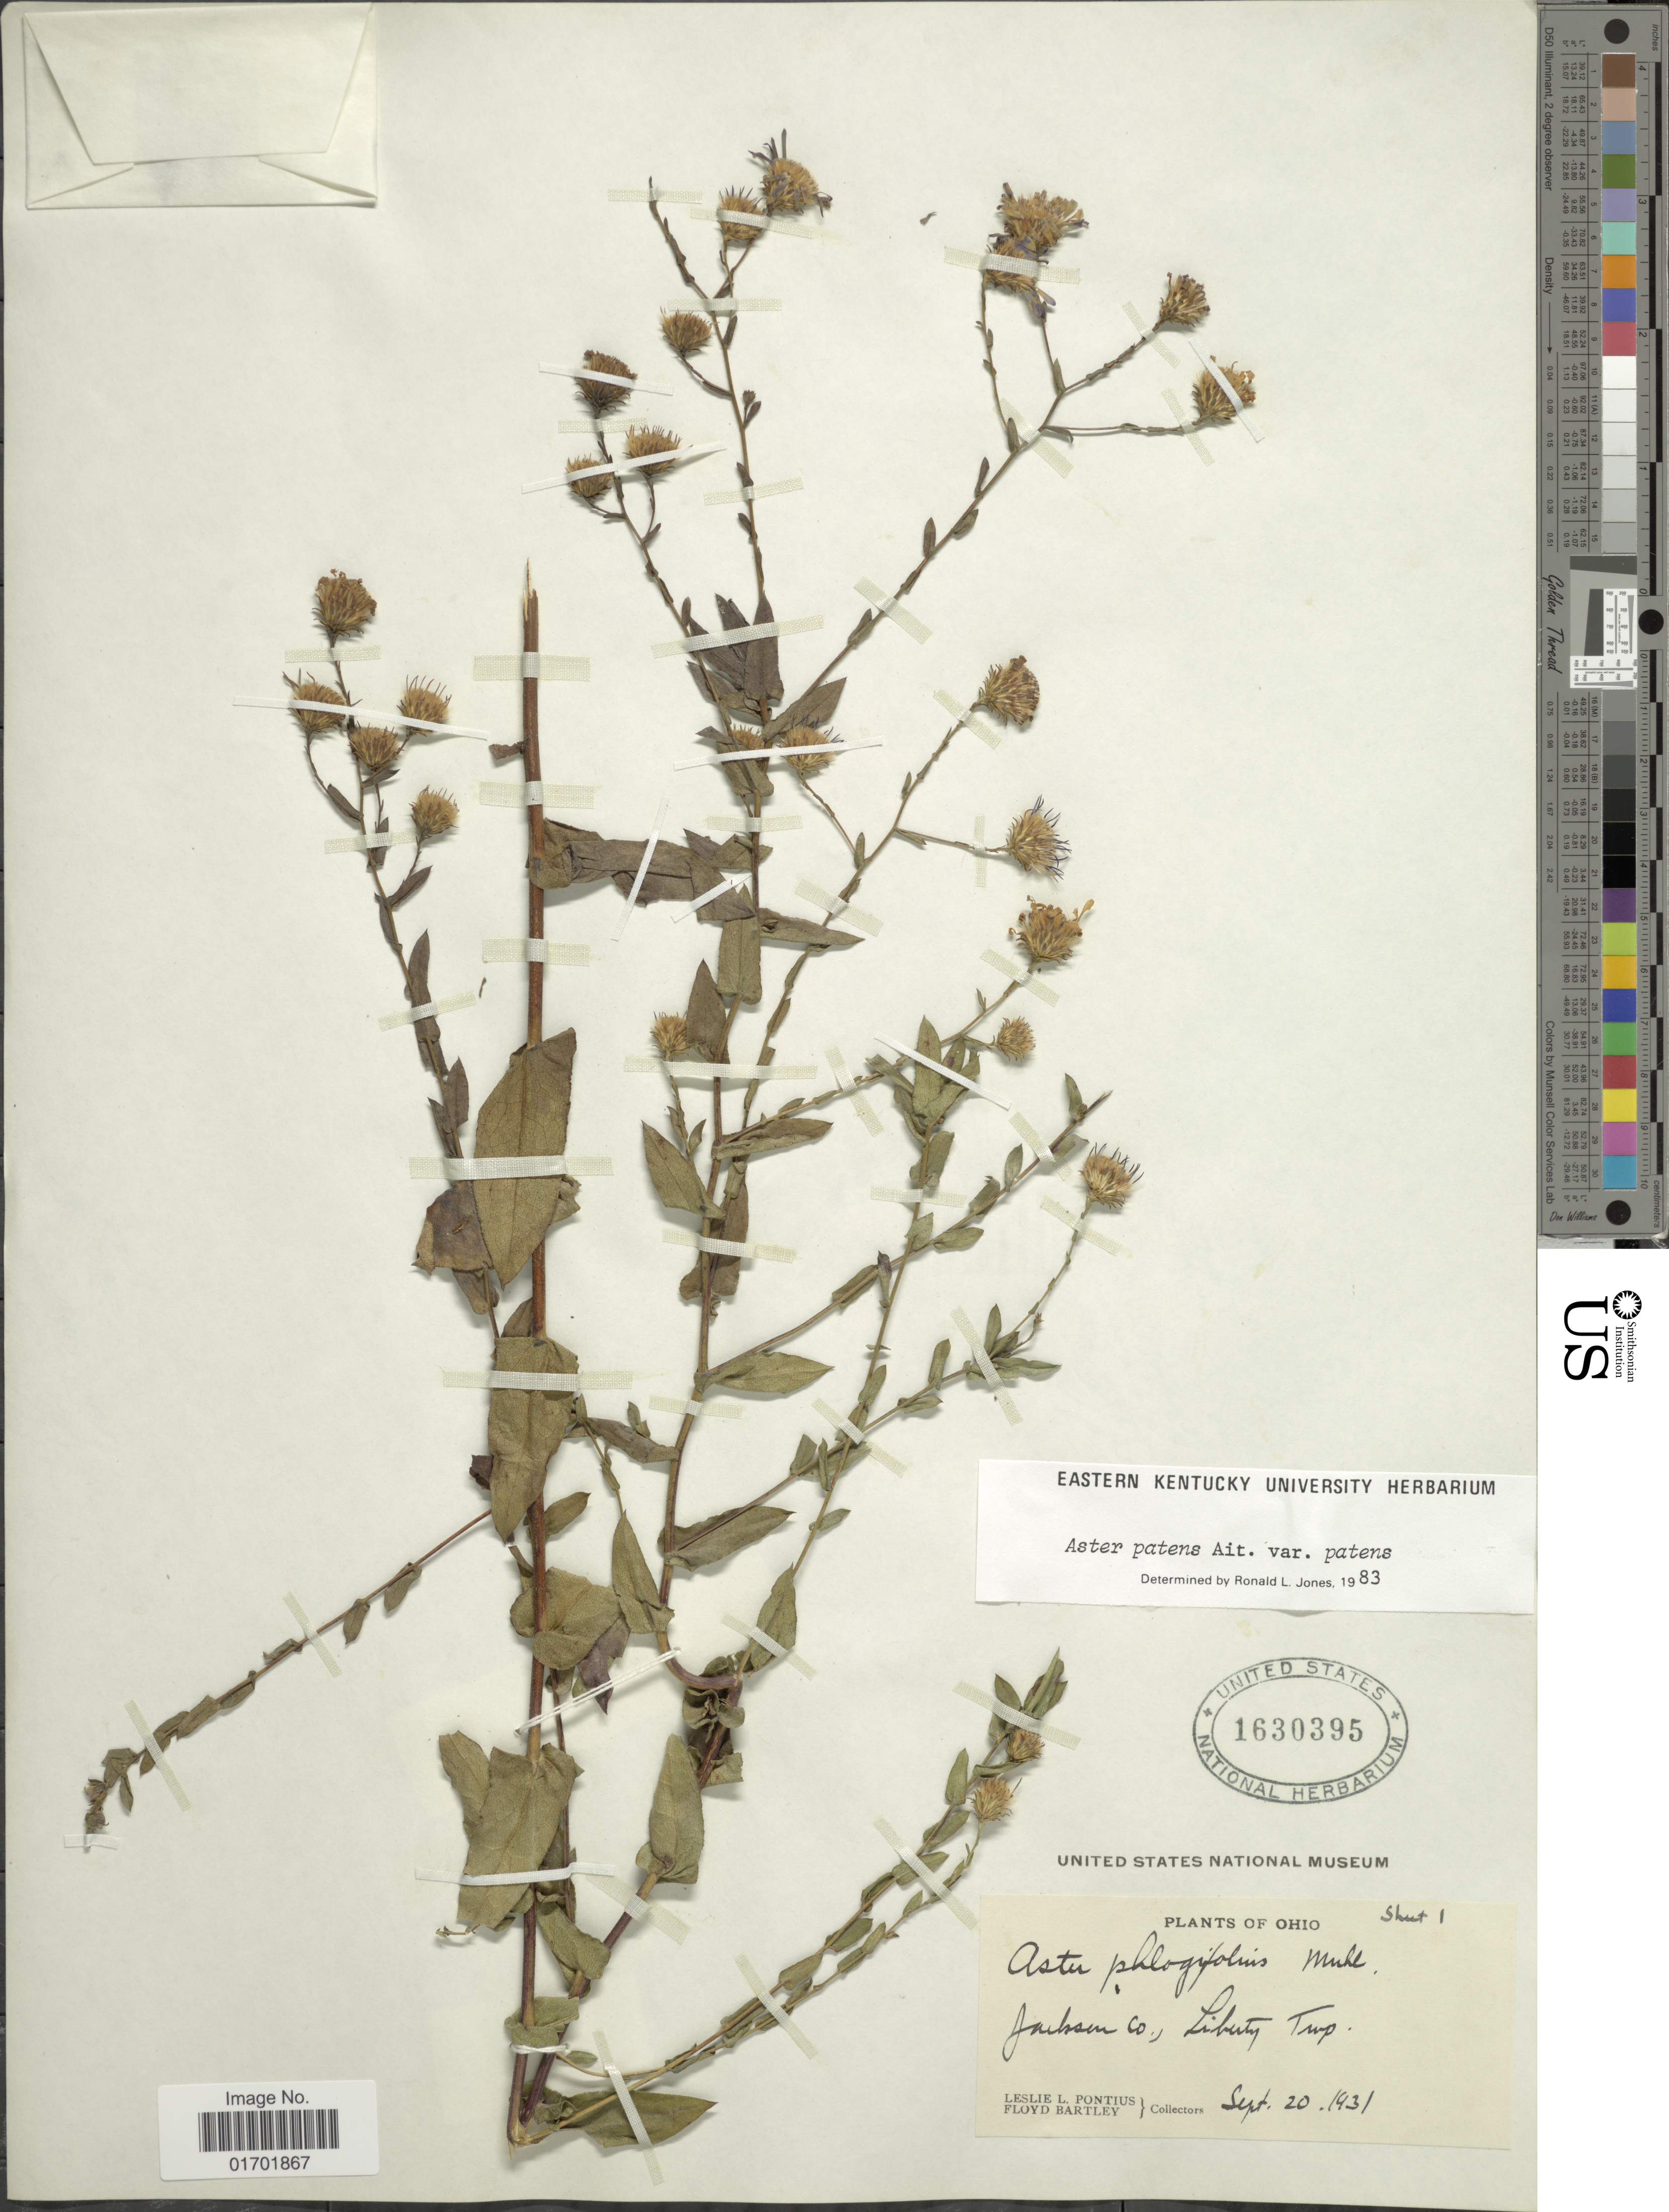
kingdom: Plantae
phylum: Tracheophyta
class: Magnoliopsida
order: Asterales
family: Asteraceae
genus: Symphyotrichum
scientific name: Symphyotrichum patens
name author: (Aiton) G.L. Nesom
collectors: L. Pontius & F. Bartley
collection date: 1931-09-20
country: United States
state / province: Ohio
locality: Jackson Co., Liberty Twp.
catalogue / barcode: US 1630395